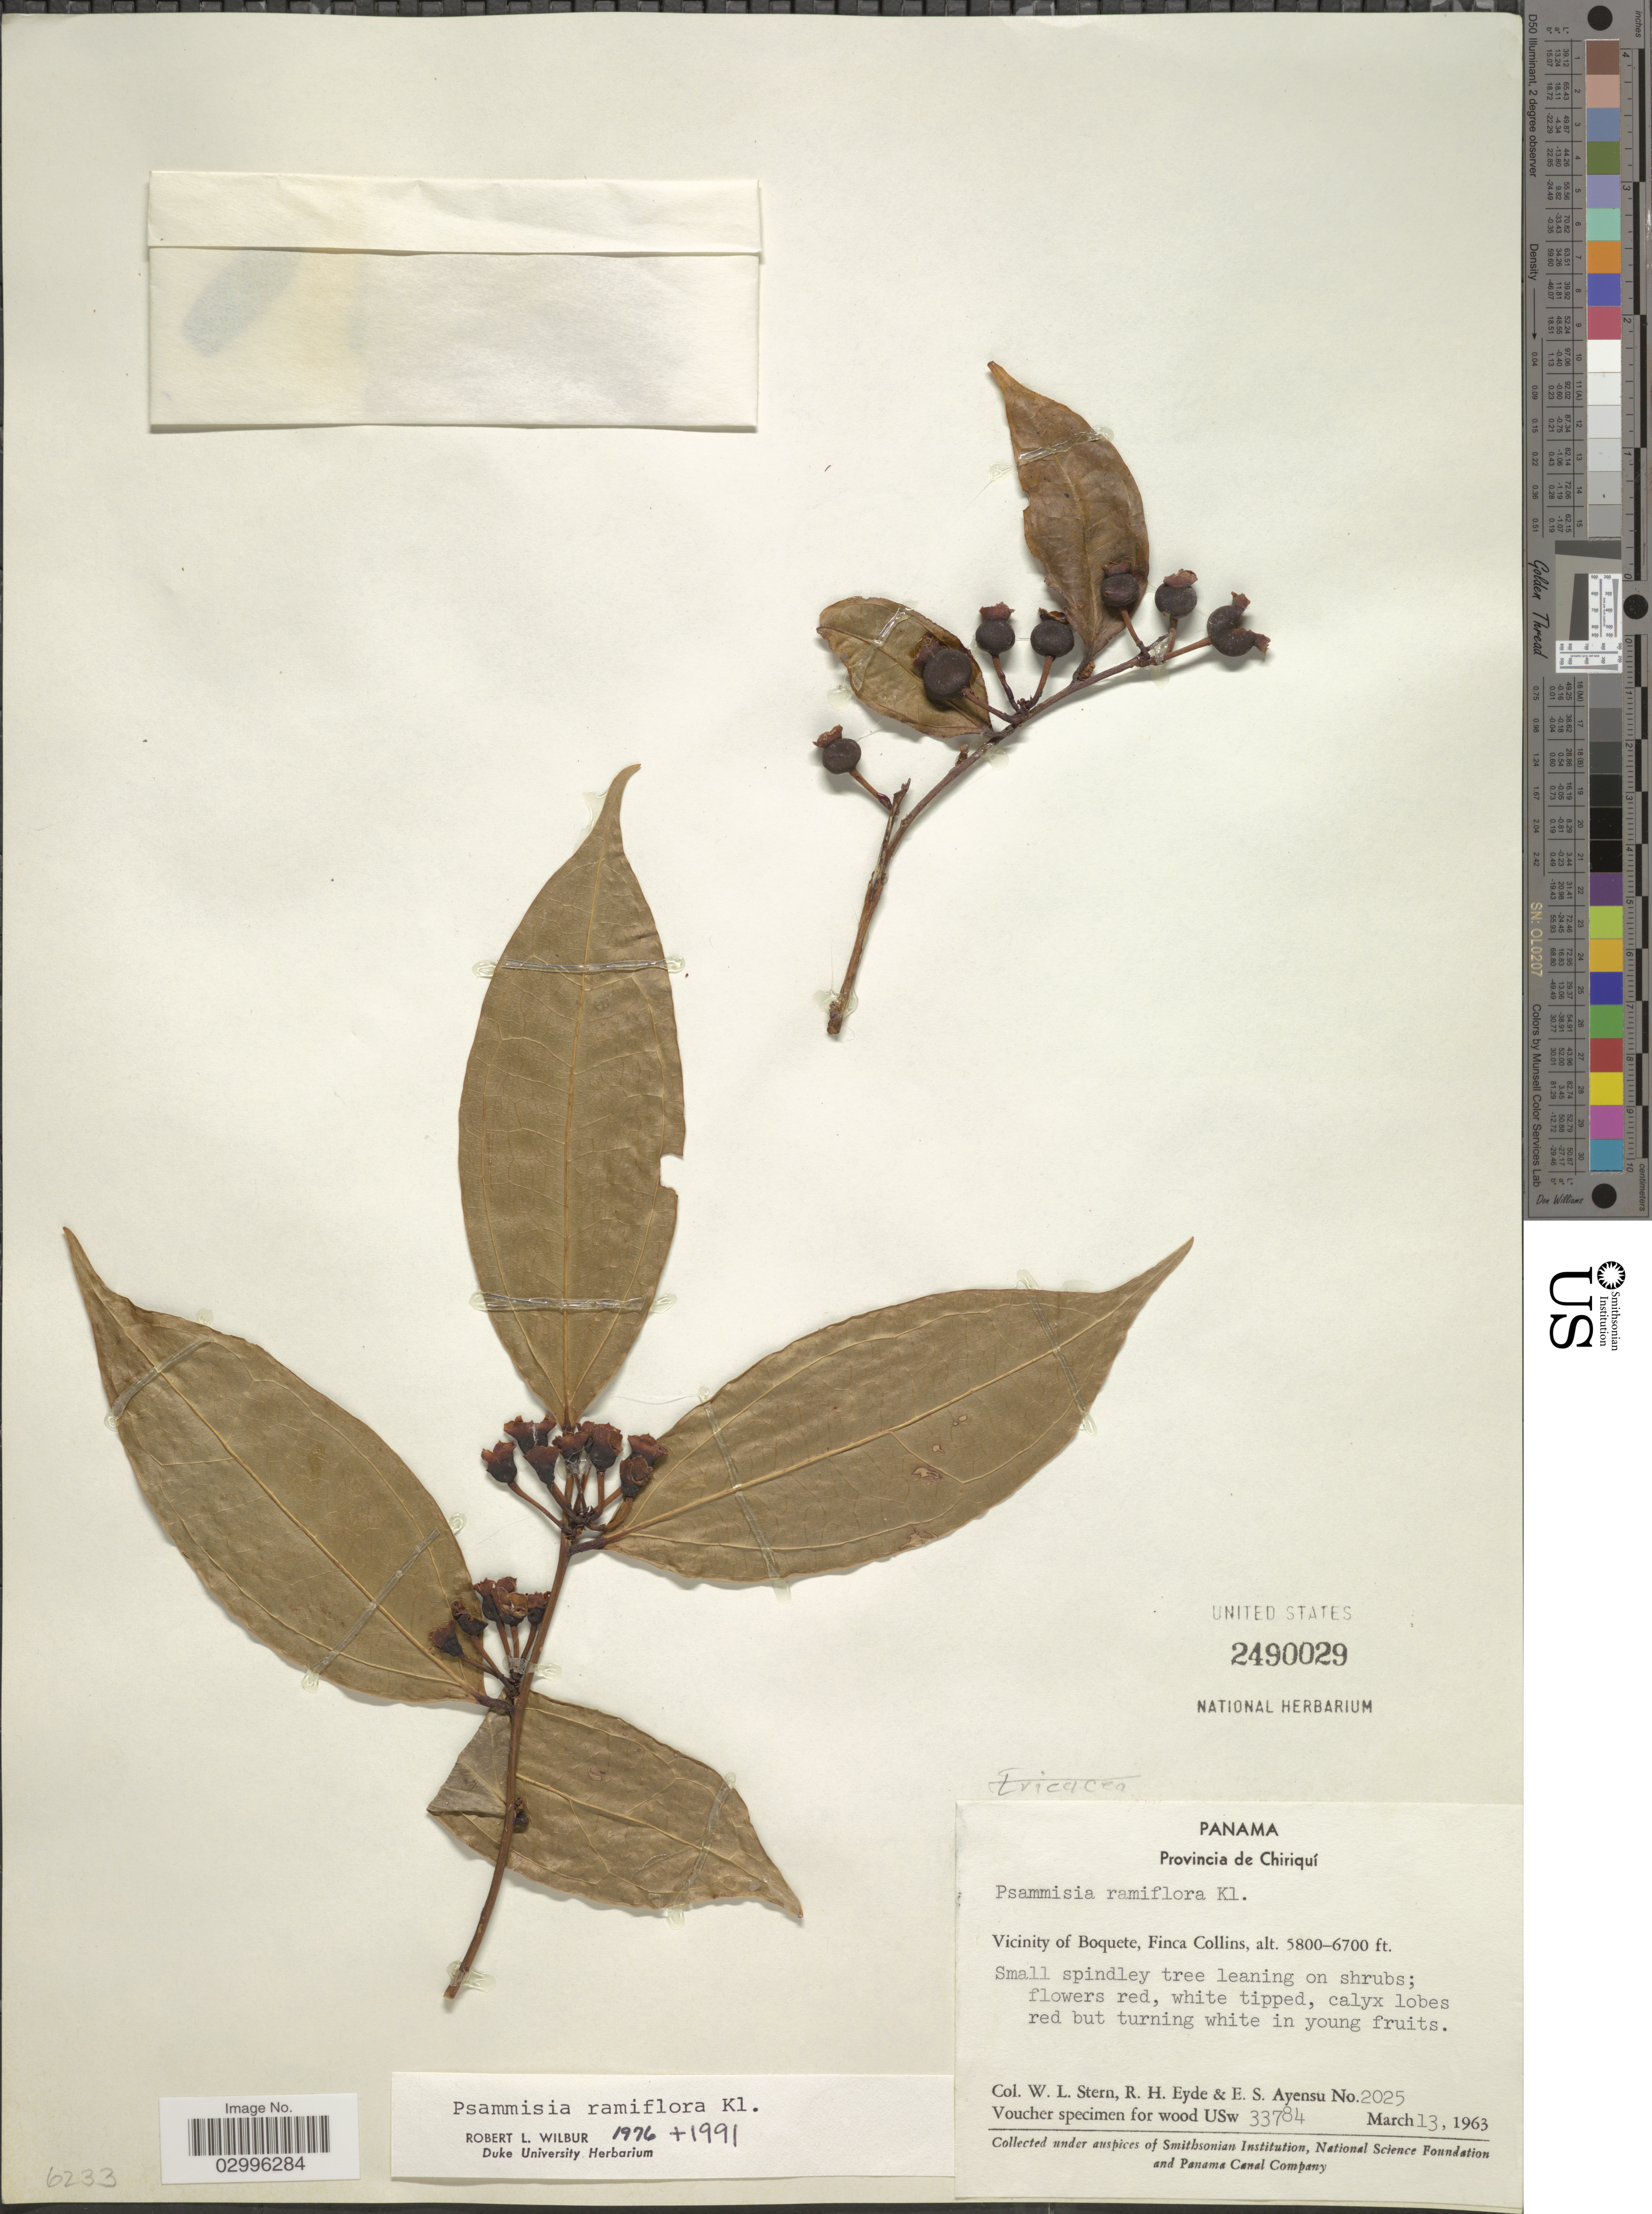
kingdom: Plantae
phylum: Tracheophyta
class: Magnoliopsida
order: Ericales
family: Ericaceae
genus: Psammisia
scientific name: Psammisia ramiflora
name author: Klotzsch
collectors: W. L. Stern, R. H. Eyde & E. S. Ayensu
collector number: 2025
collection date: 1963-03-13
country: Panama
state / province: Chiriqui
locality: Vicinity of Boquete, Finca Collins.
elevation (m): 1768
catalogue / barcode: US 2490029